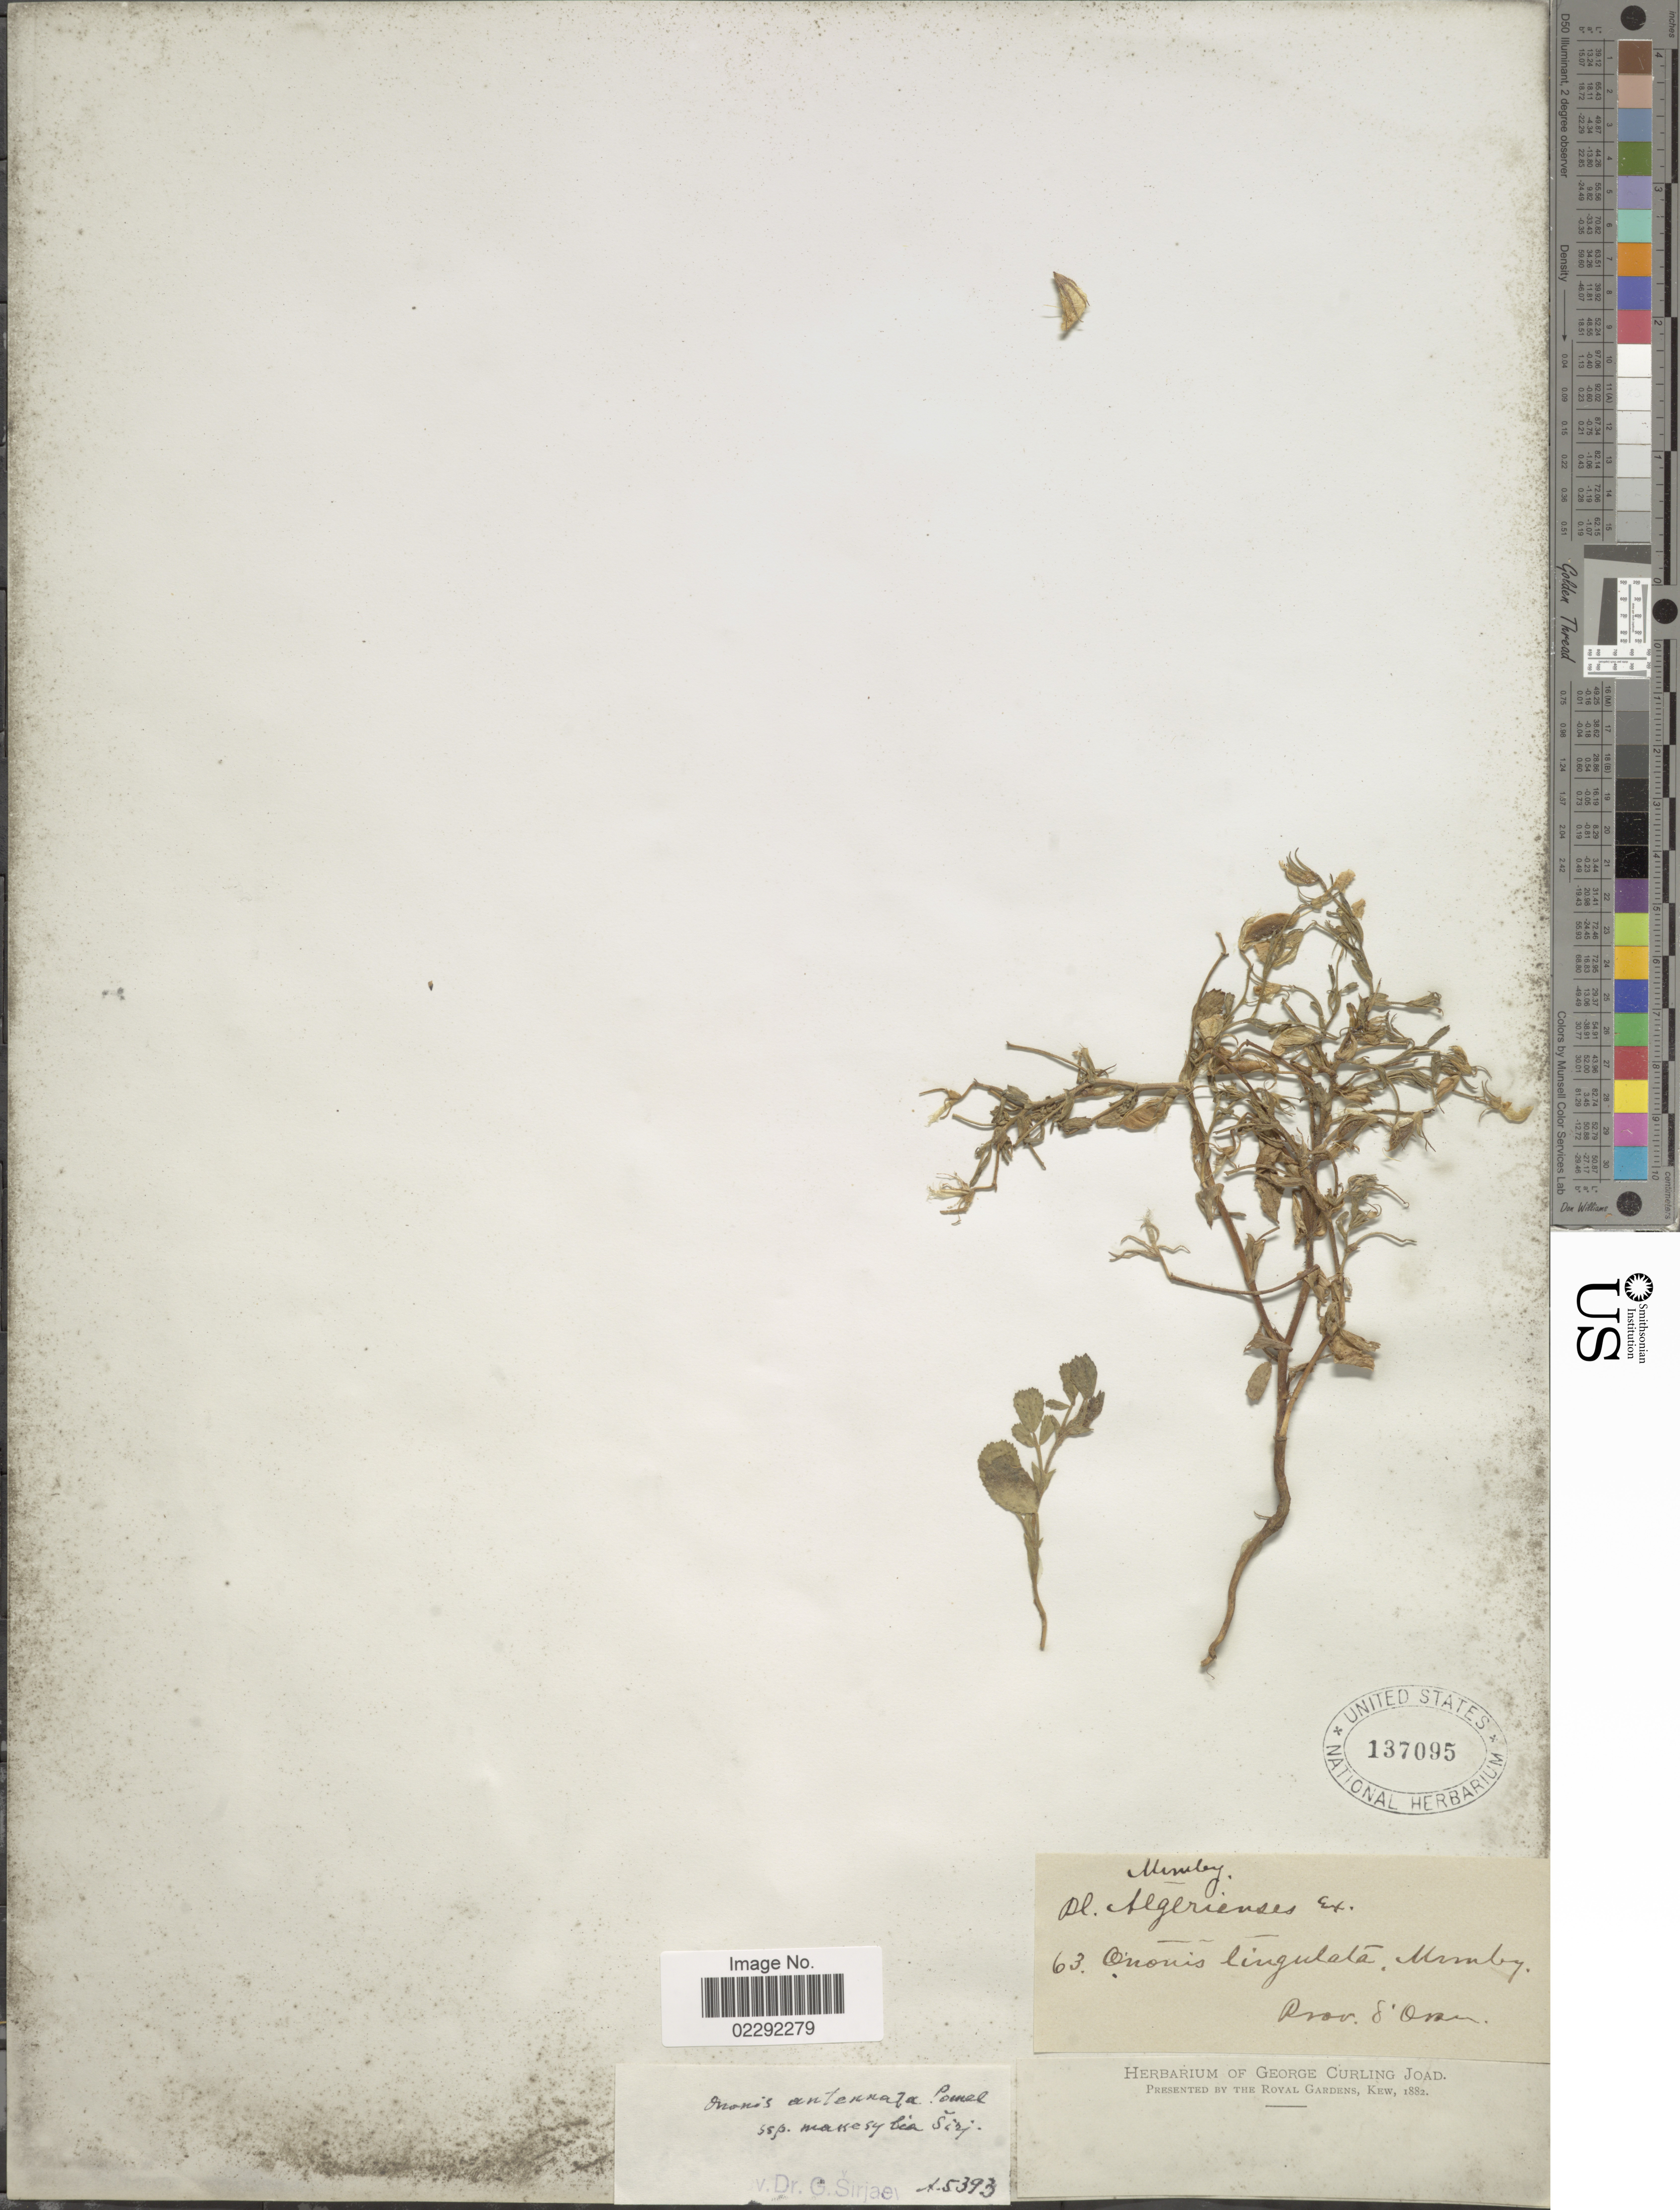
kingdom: Plantae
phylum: Tracheophyta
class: Magnoliopsida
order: Fabales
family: Fabaceae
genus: Ononis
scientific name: Ononis antennata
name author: Pomel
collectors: Munby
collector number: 63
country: Algeria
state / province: Oran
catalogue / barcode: US 137095